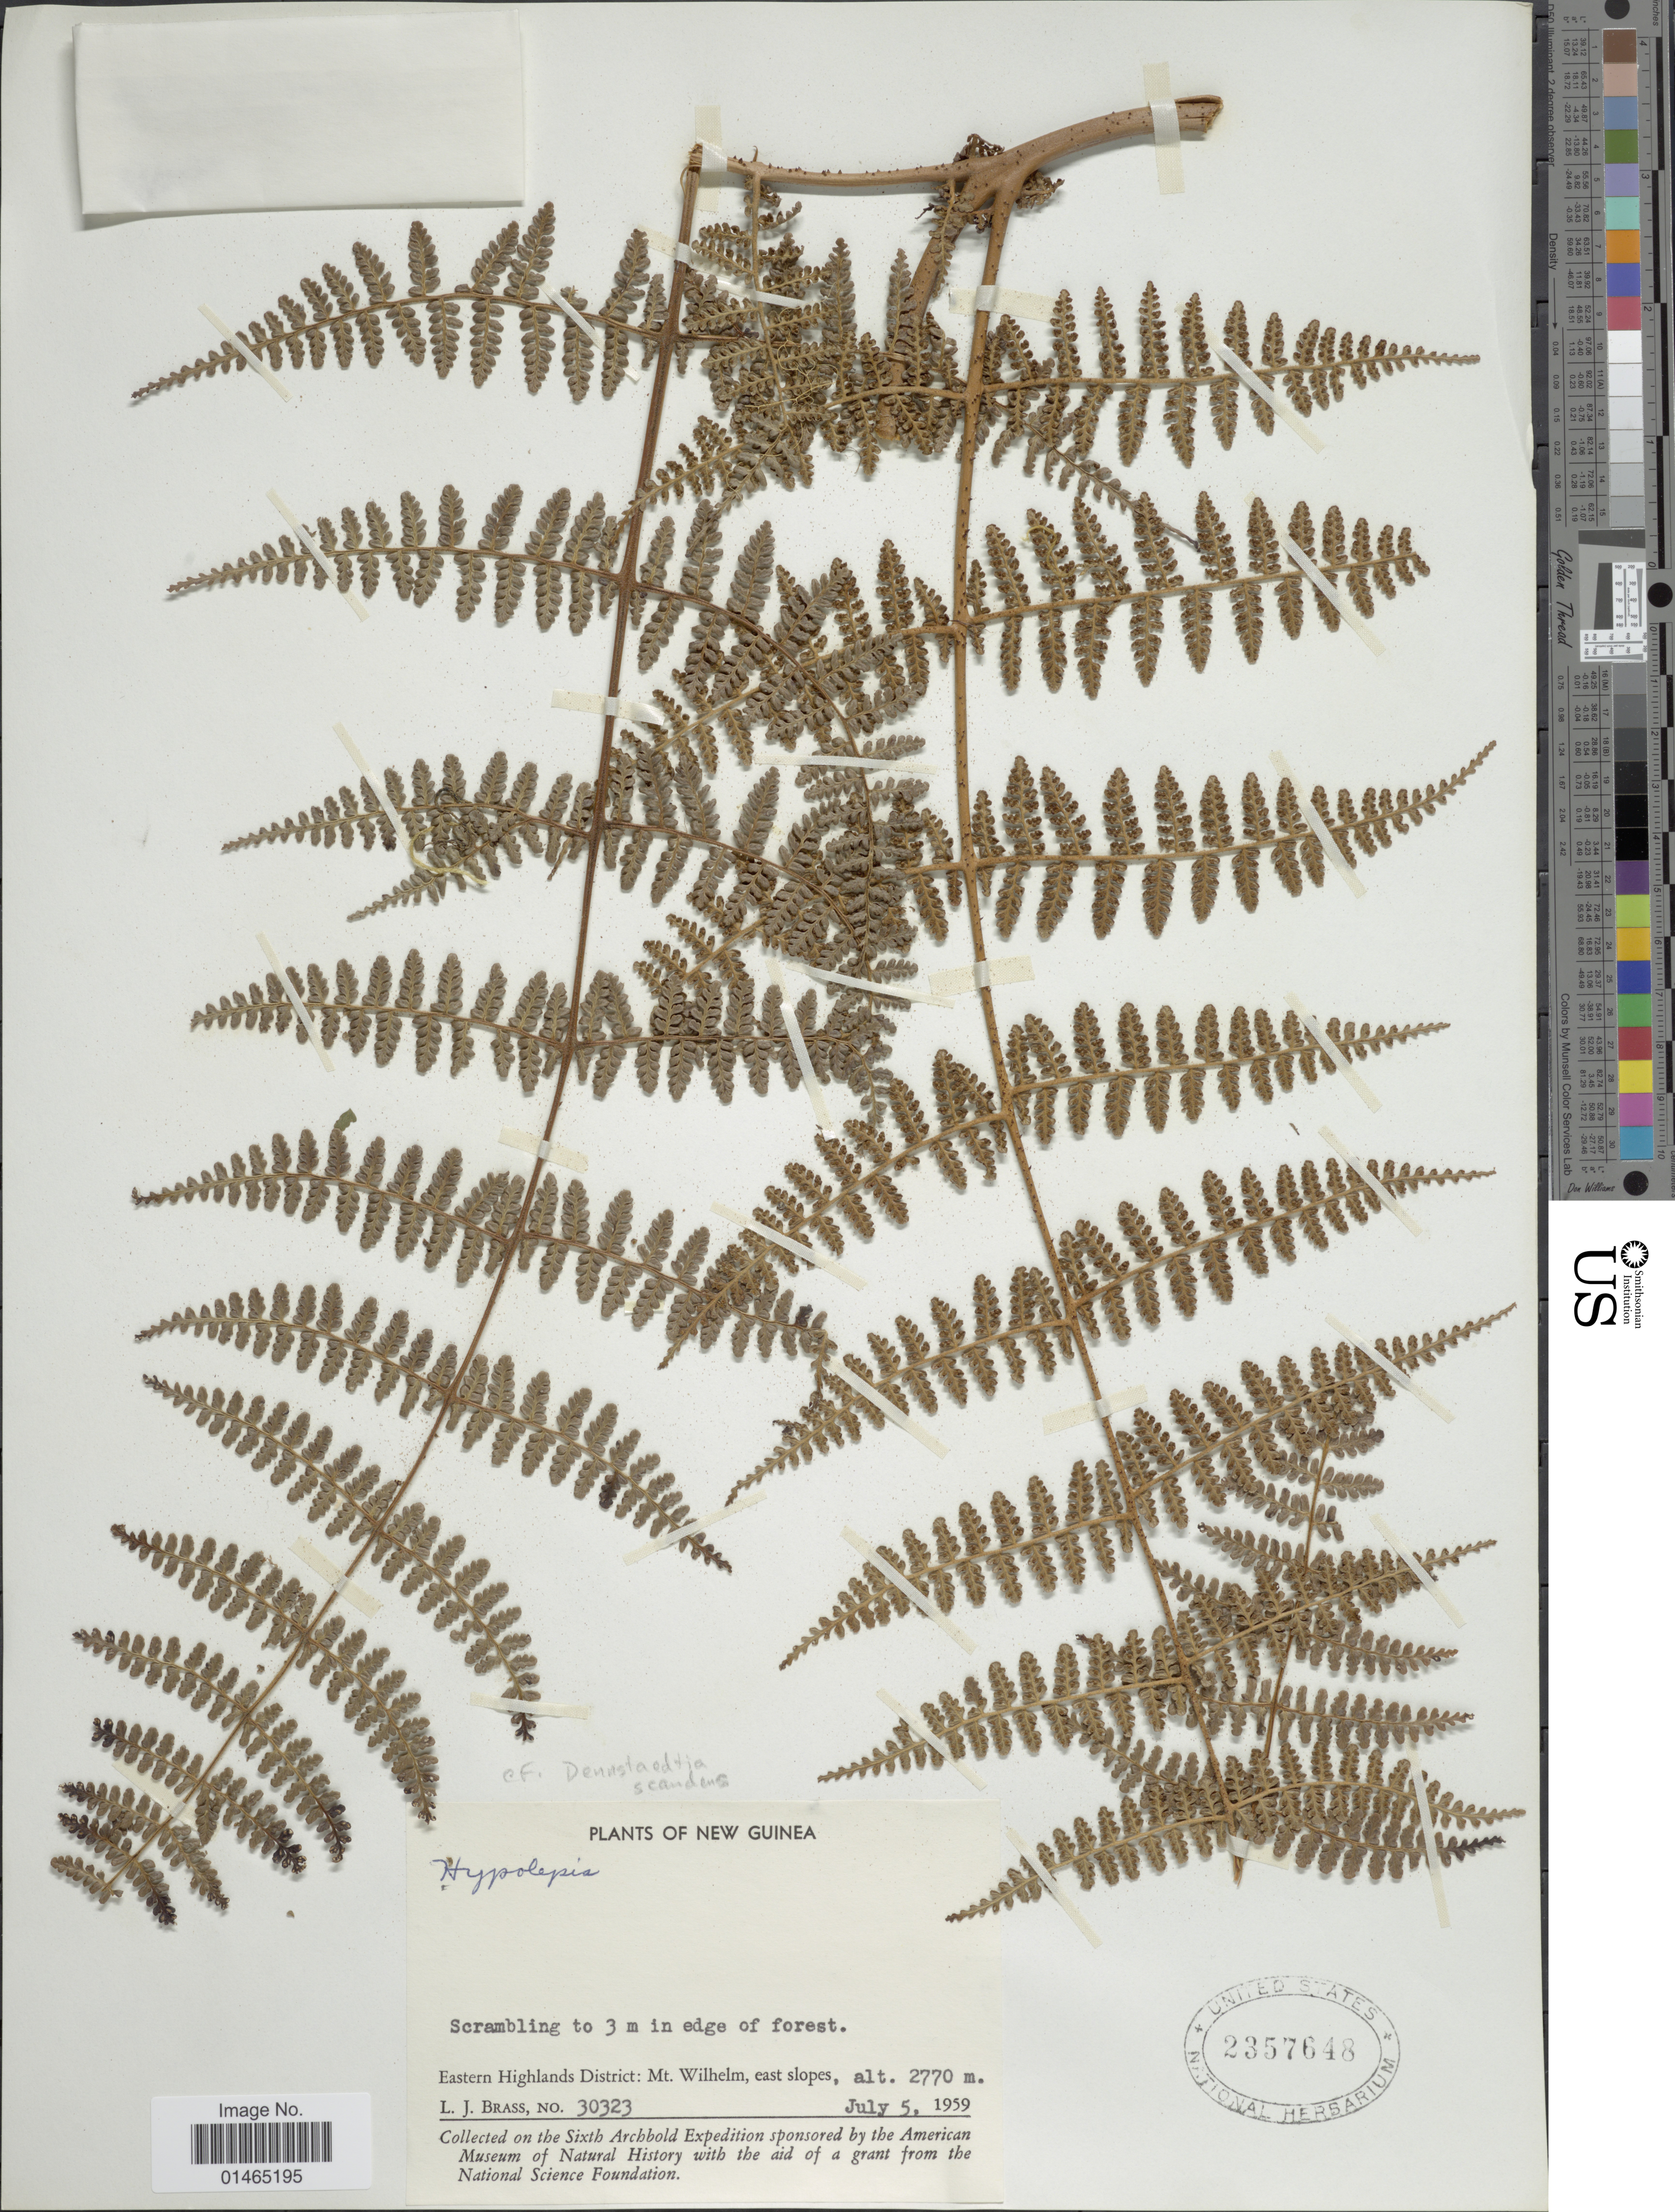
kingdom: Plantae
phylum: Tracheophyta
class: Polypodiopsida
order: Polypodiales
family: Dennstaedtiaceae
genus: Dennstaedtia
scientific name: Dennstaedtia scandens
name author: (Blume) S. Moore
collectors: L. J. Brass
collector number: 30323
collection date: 1959-07-05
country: Papua New Guinea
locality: New Guinea. Eastern Highlands District: Mt. Wilhelm, east slopes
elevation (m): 2770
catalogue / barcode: US 2357648